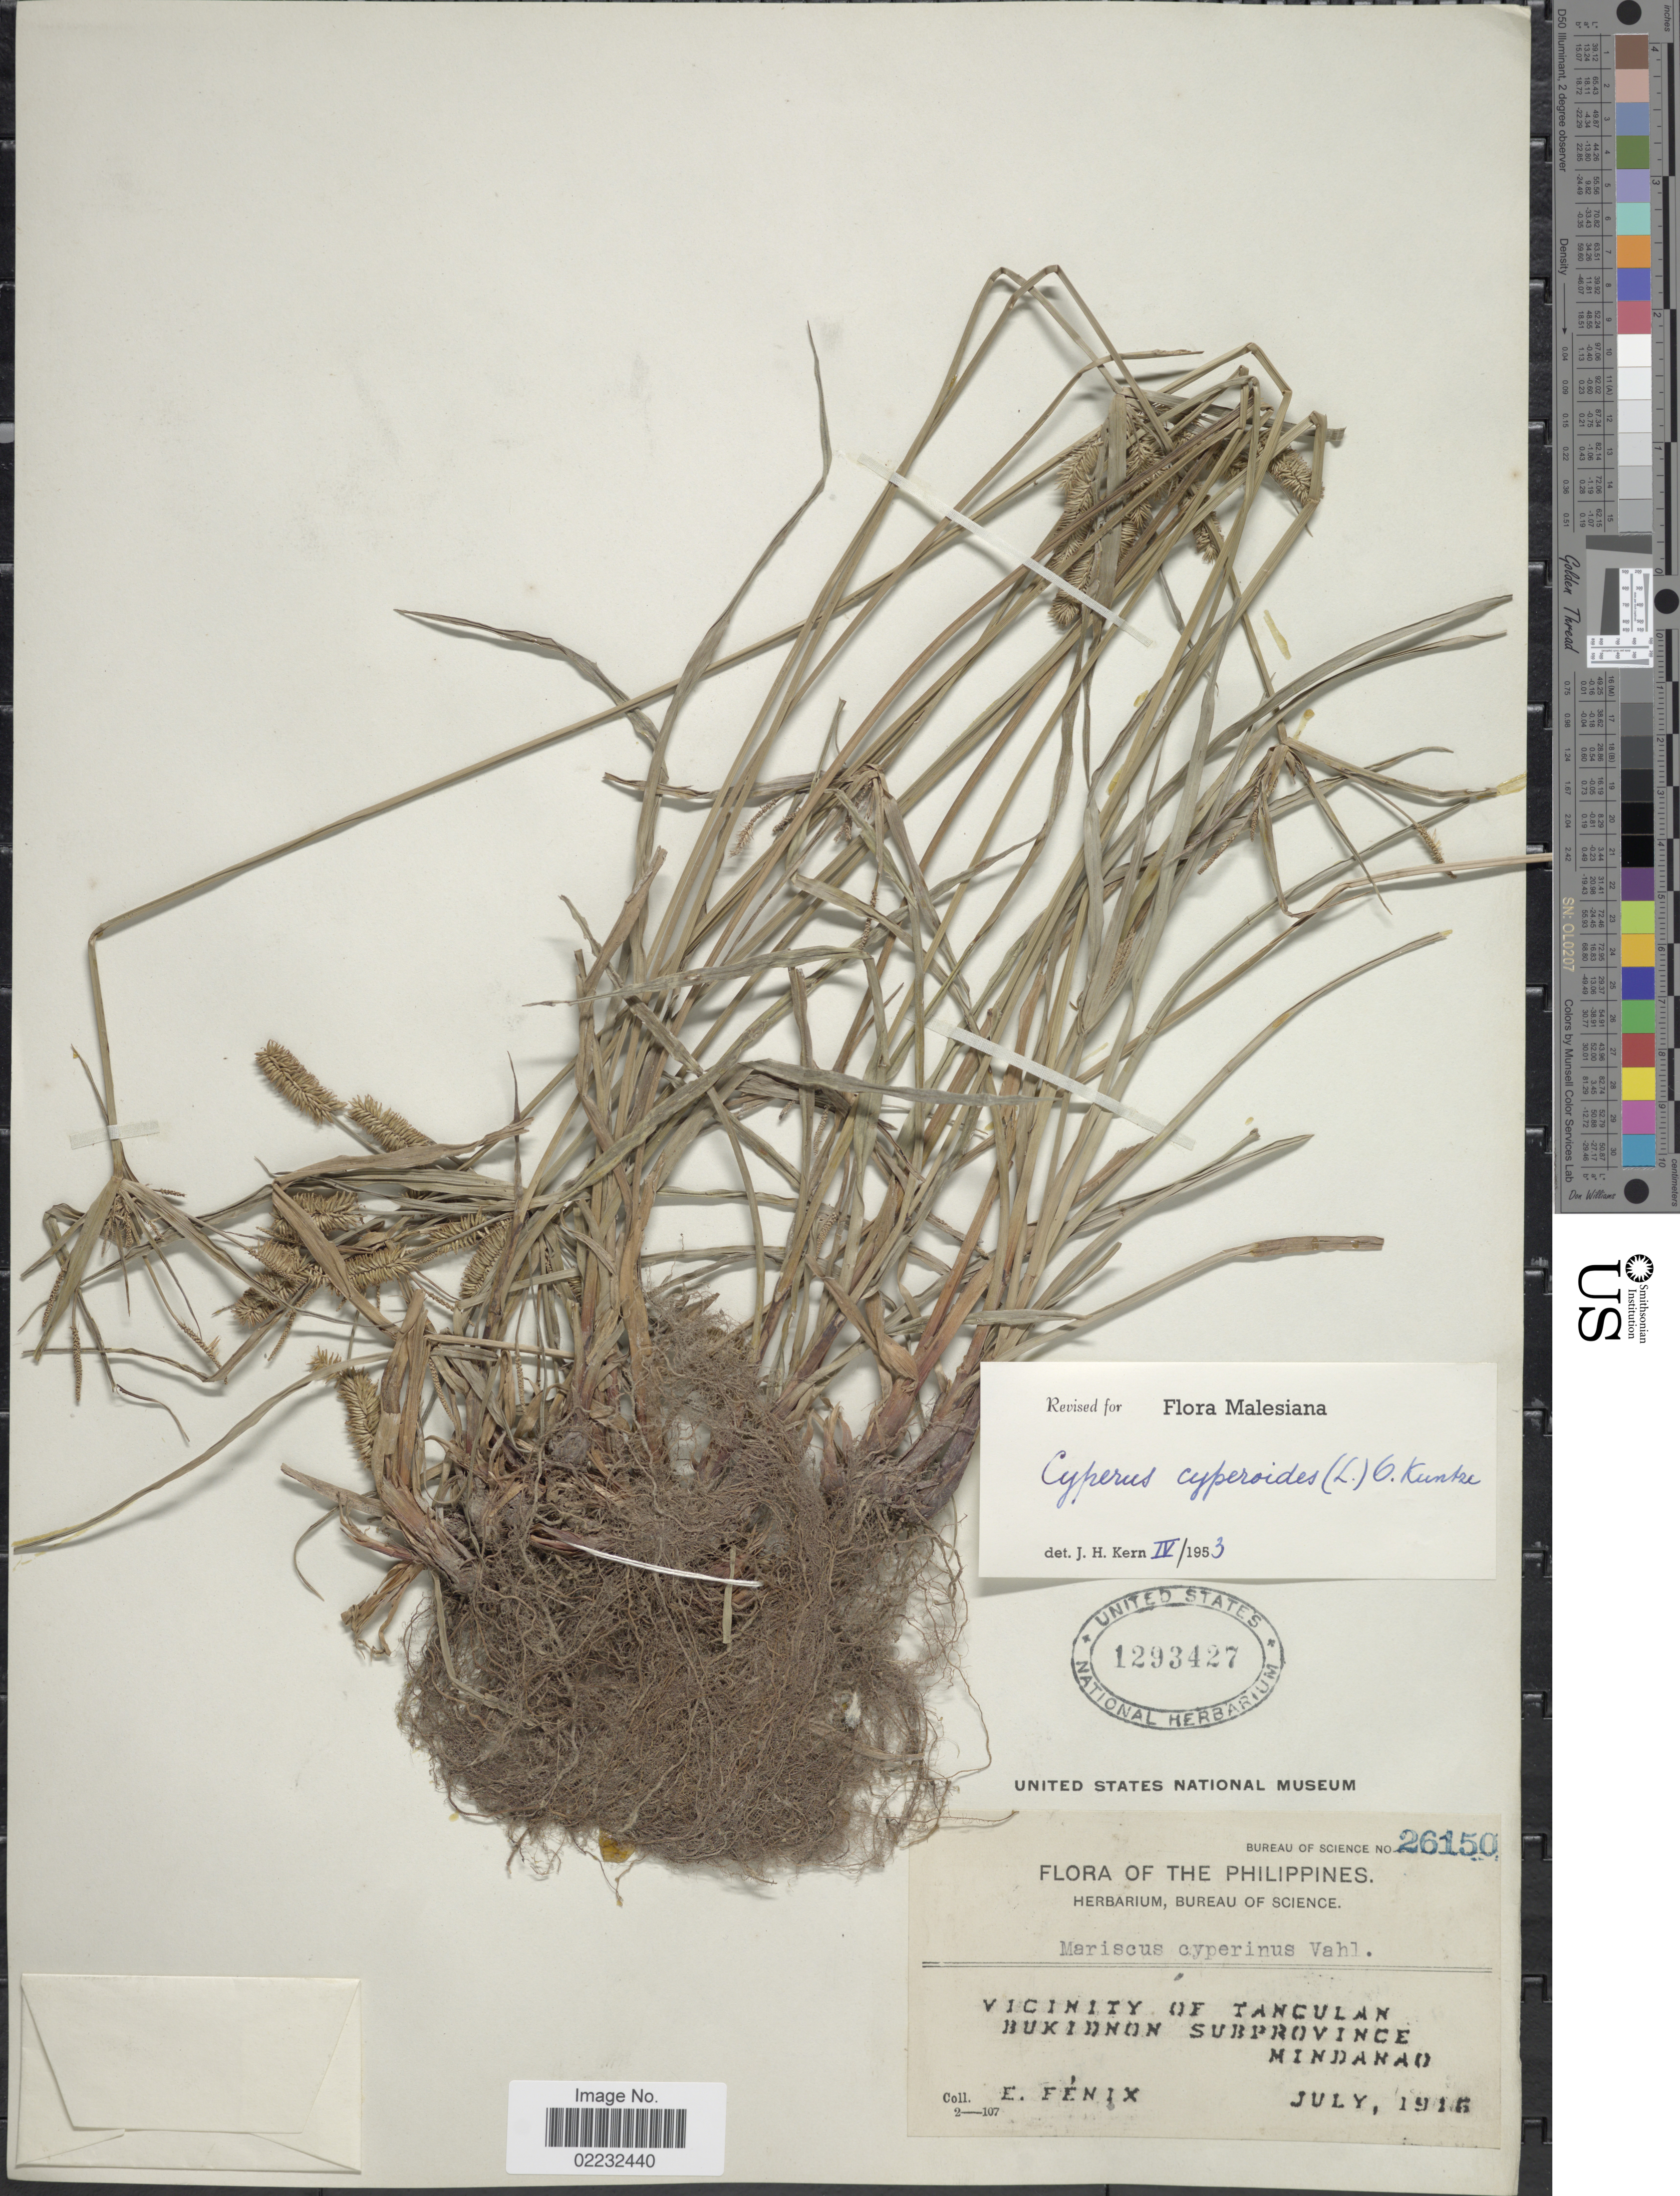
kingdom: Plantae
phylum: Tracheophyta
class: Liliopsida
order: Poales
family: Cyperaceae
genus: Cyperus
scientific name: Cyperus cyperoides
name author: (L.) Kuntze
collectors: E. Fenix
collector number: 26150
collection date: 1916-07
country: Philippines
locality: Vicinity of Tanculan, Bukidnon Subprovince, Mindanao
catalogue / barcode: US 1293427